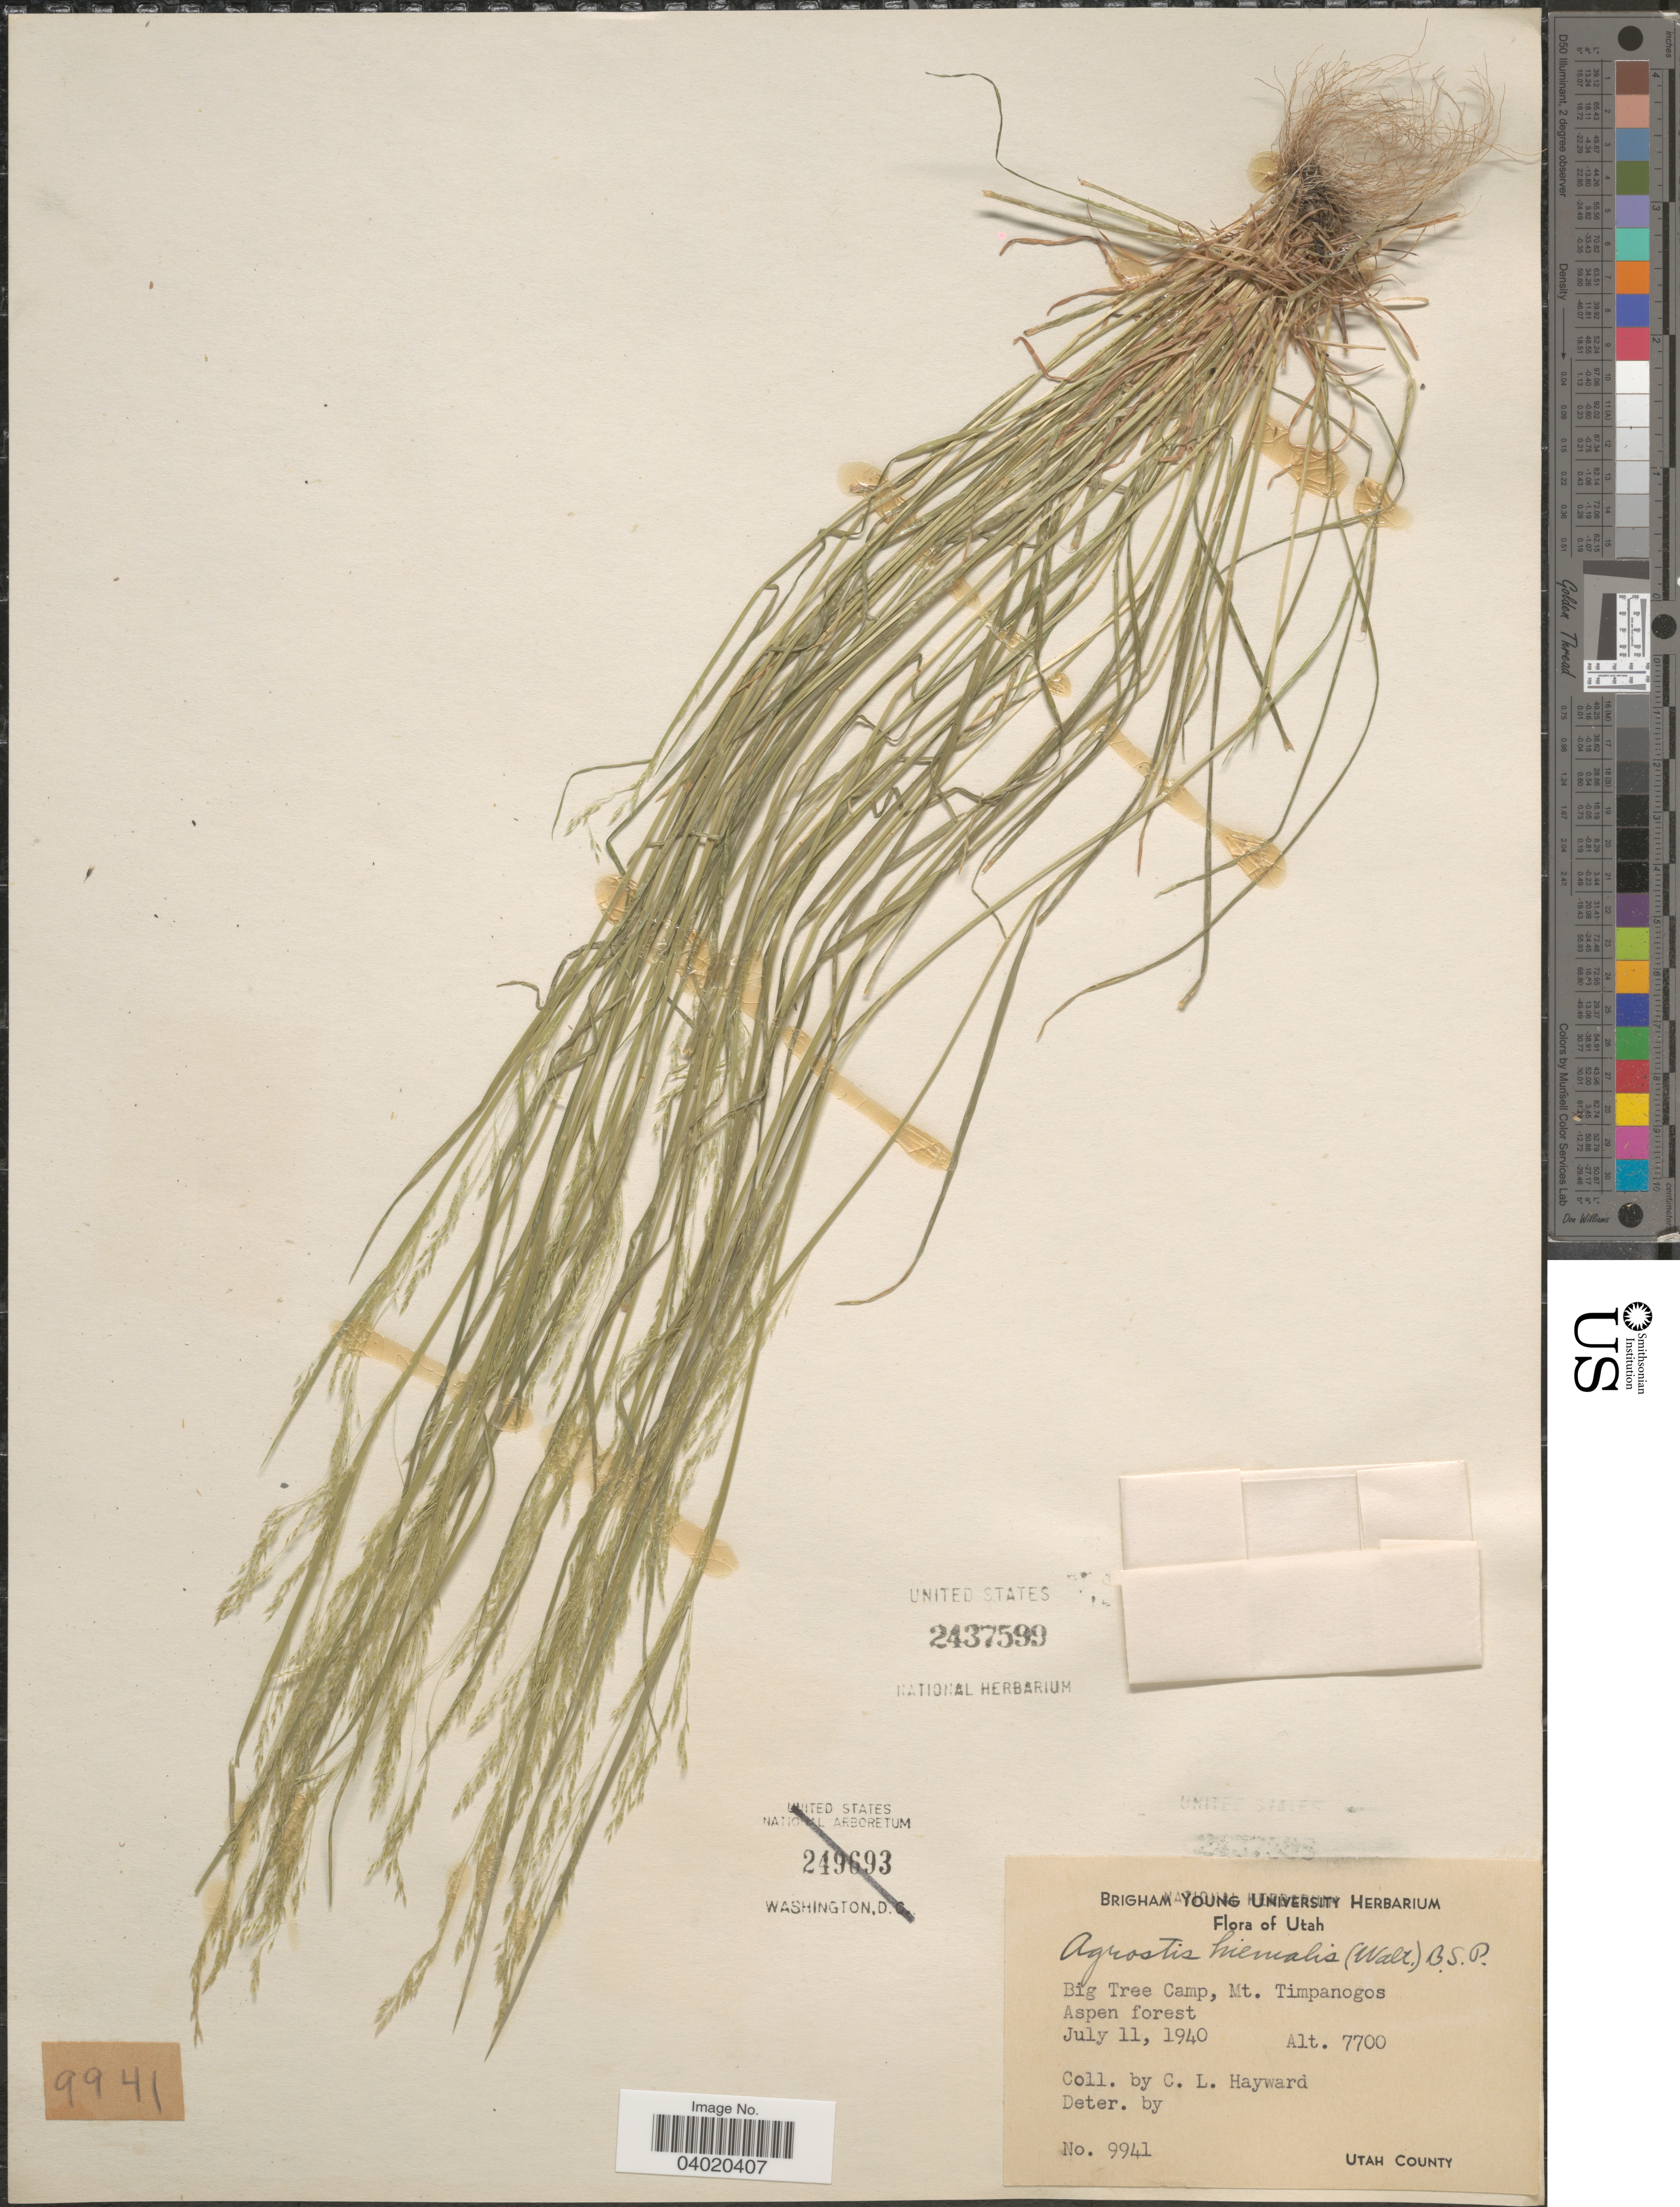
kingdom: Plantae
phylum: Tracheophyta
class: Liliopsida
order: Poales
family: Poaceae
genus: Agrostis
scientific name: Agrostis hyemalis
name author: (Walter) Britton et al.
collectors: C. Hayward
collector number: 9941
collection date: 1940-07-11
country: United States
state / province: Utah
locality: Big Tree Camp, Mt. Timpanogos. Aspen forest. Utah County.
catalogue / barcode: US 2437599